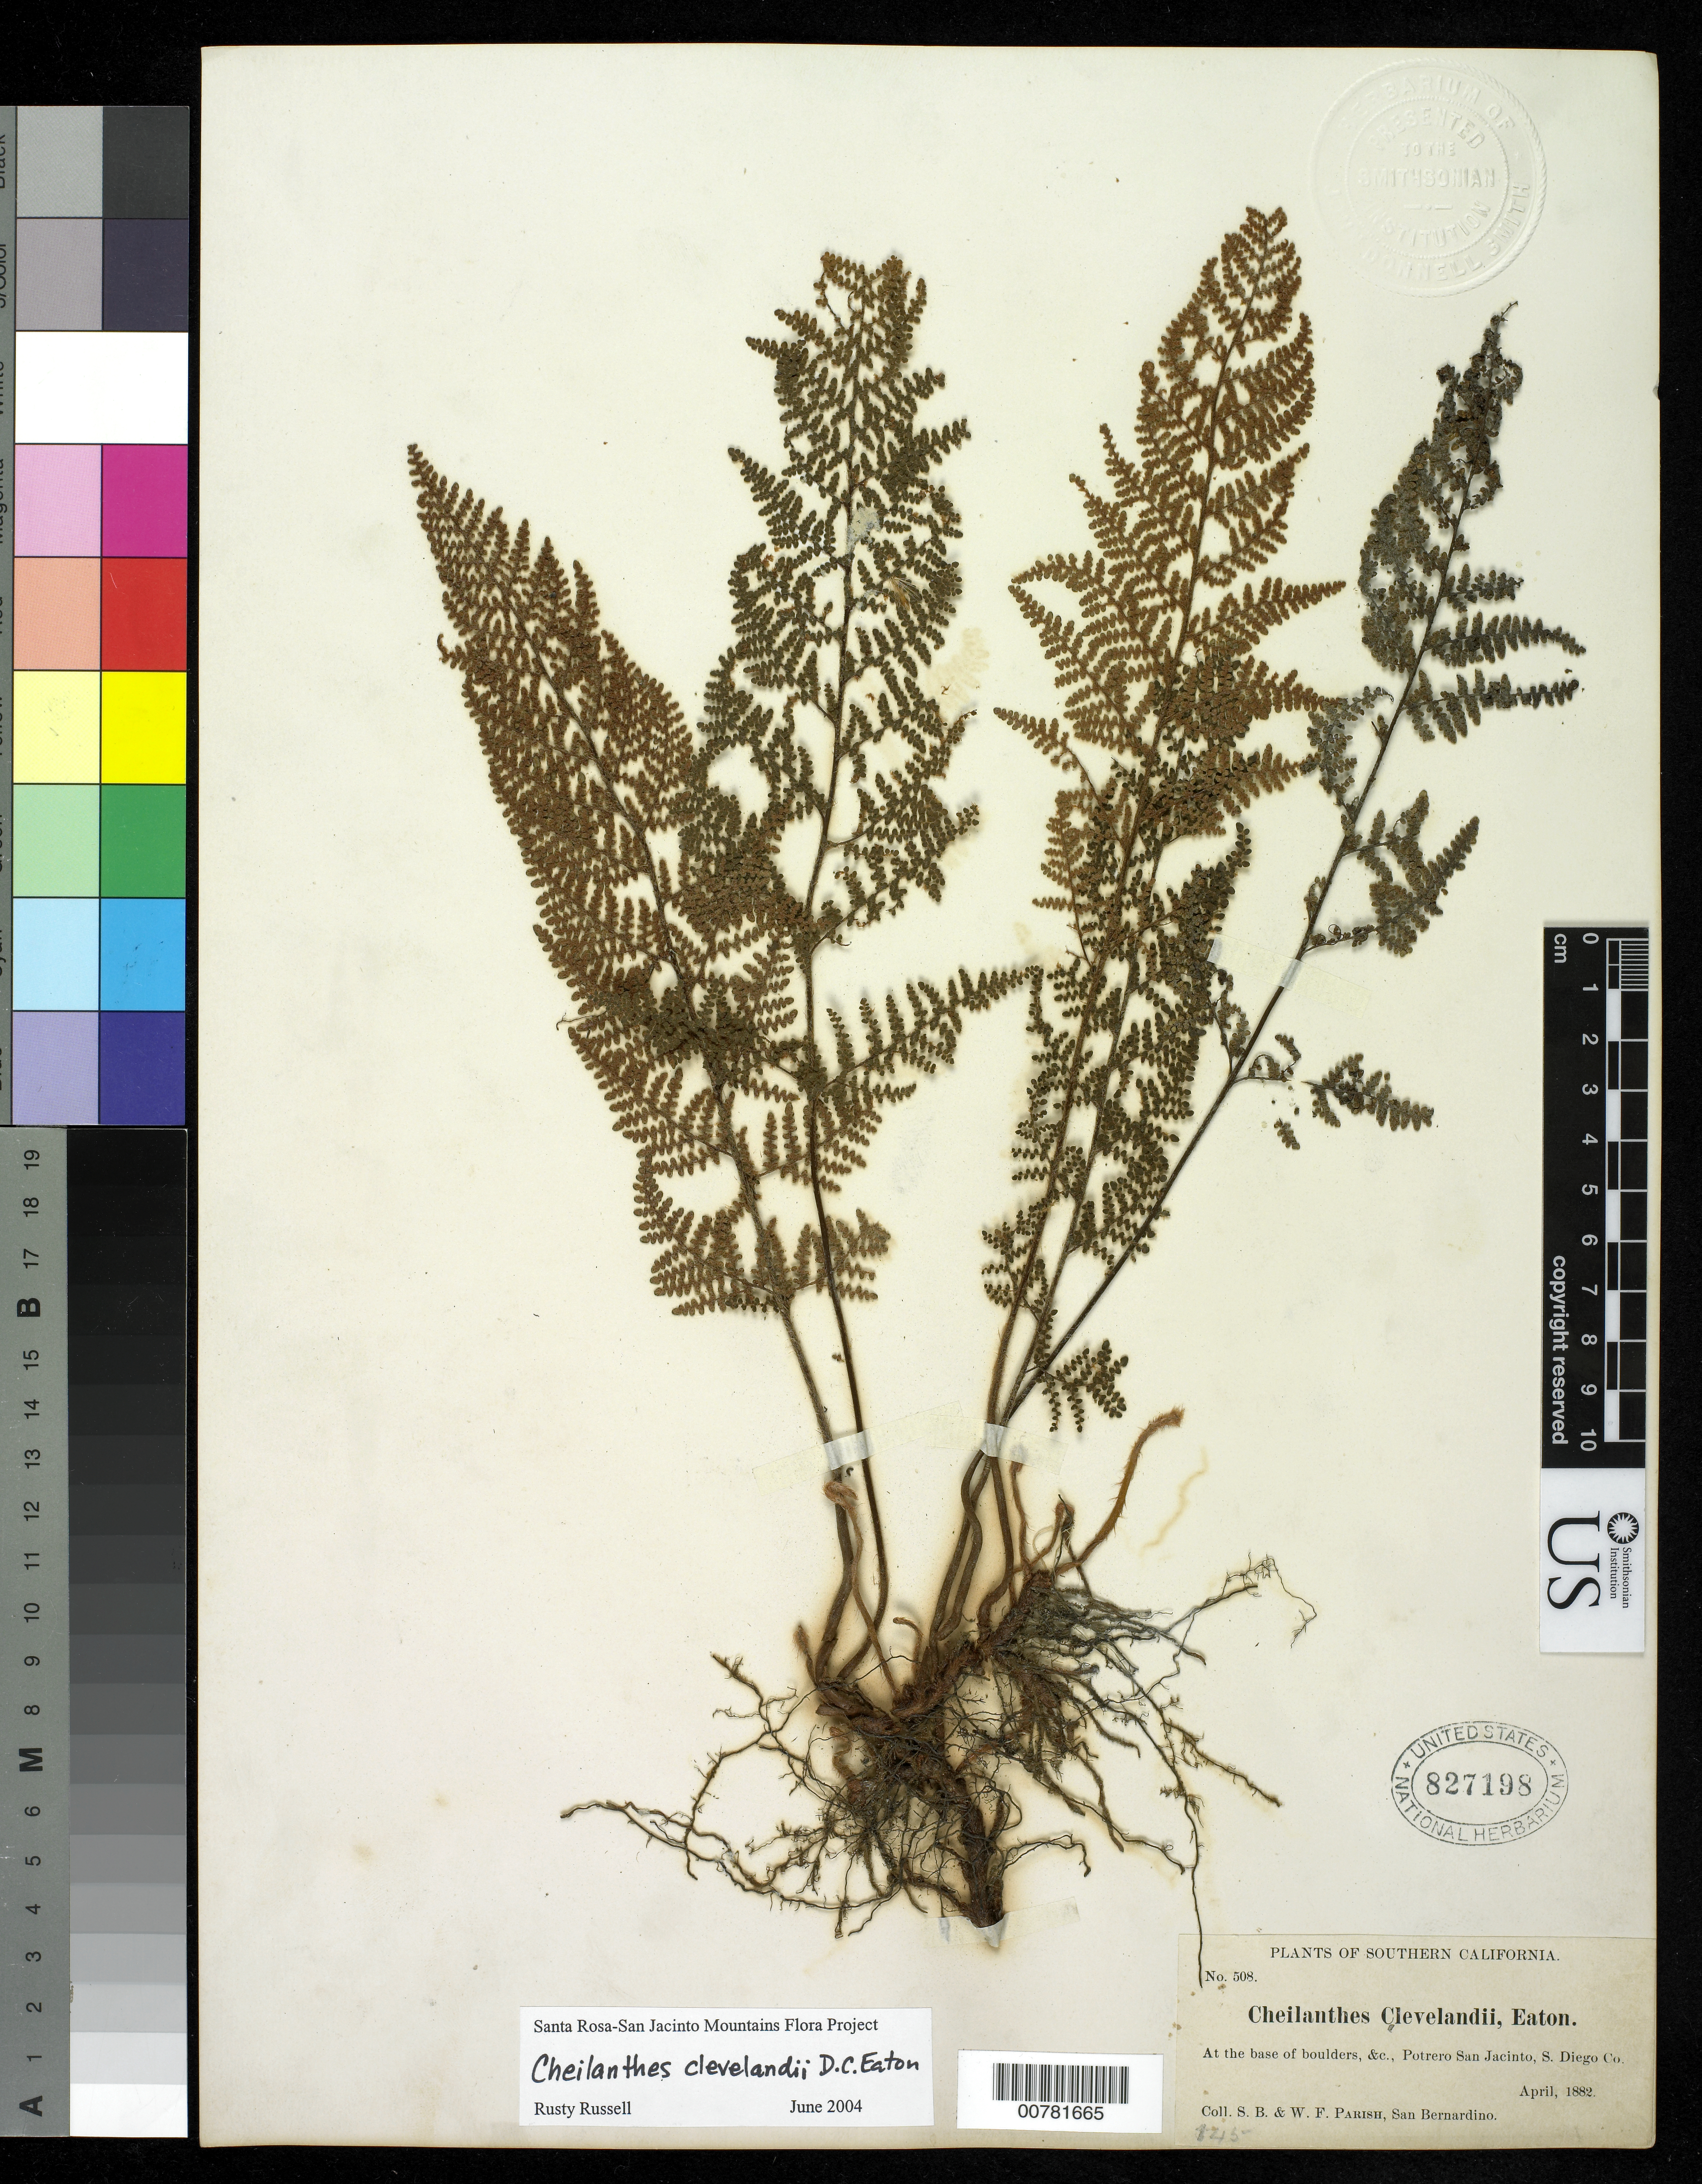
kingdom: Plantae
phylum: Tracheophyta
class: Polypodiopsida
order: Polypodiales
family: Pteridaceae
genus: Myriopteris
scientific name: Myriopteris clevelandii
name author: (D.C. Eaton) Grusz & Windham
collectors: S. B. Parish & W. F. Parish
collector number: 508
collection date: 1882-04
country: United States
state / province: California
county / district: San Diego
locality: Southern California, at the base of boulders, &c., Potrero San Jacinto, S. Diego Co.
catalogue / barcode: US 827198